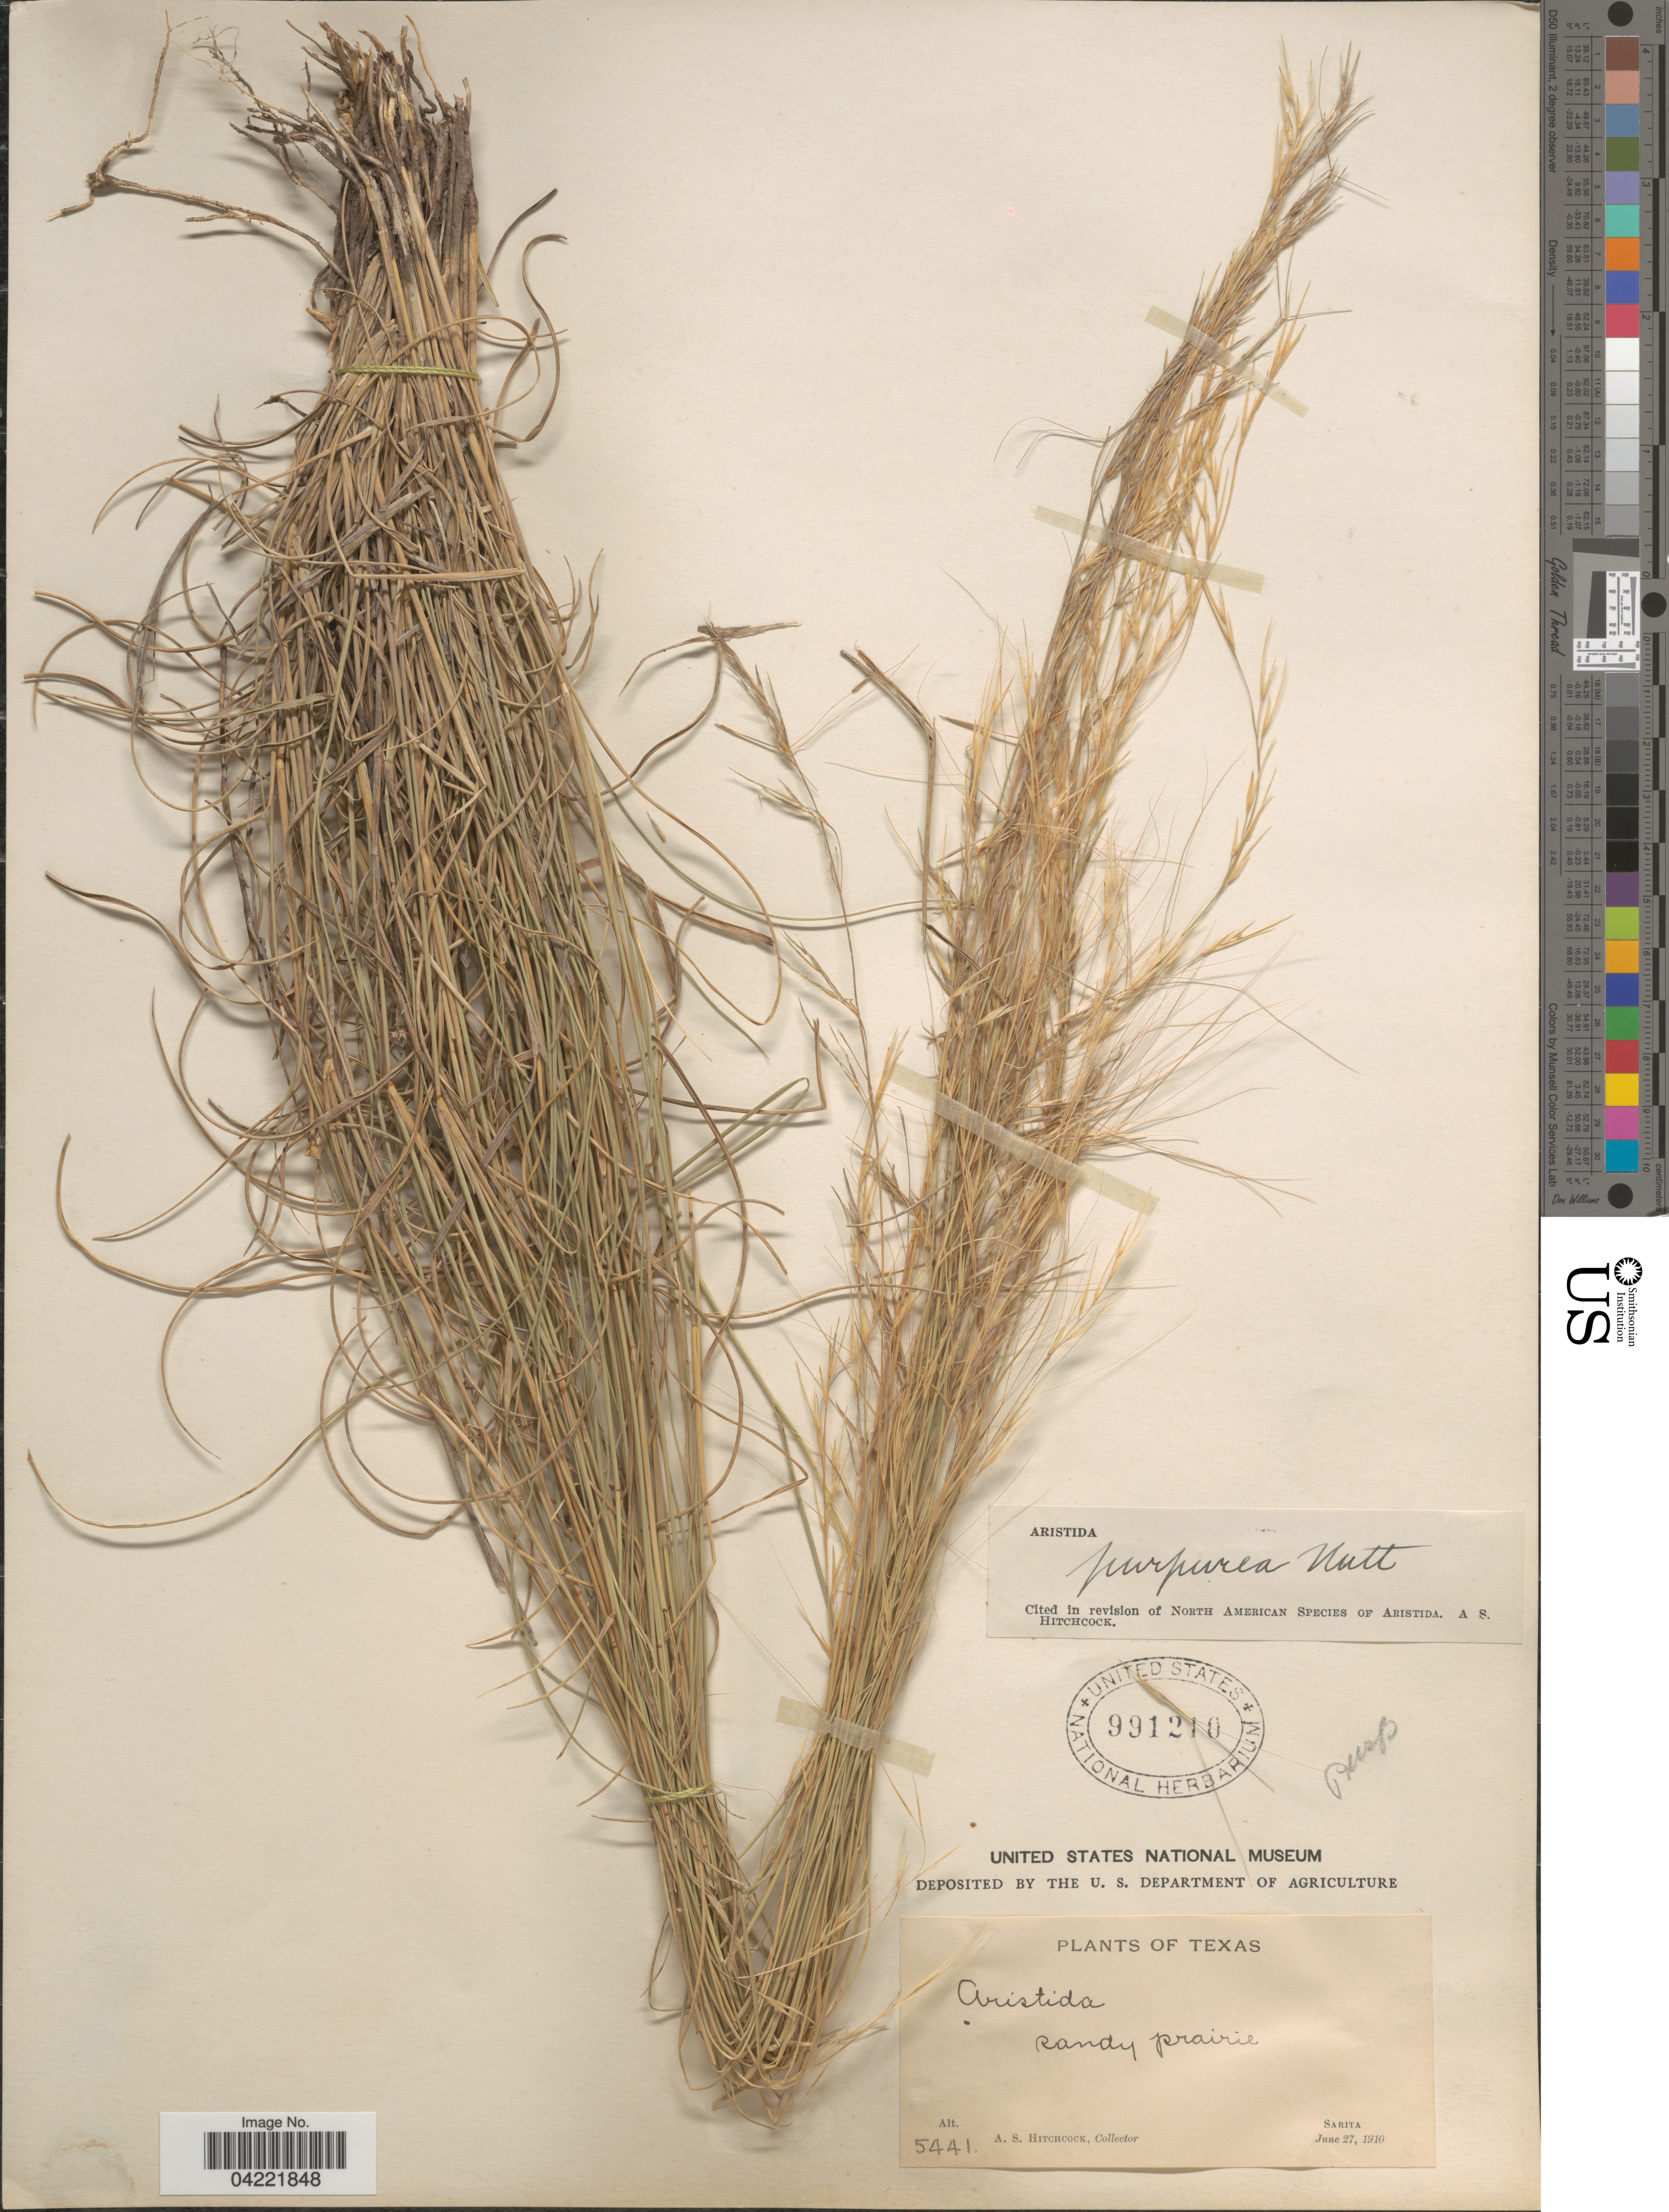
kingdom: Plantae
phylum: Tracheophyta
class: Liliopsida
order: Poales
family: Poaceae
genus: Aristida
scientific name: Aristida purpurea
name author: Nutt.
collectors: A. S. Hitchcock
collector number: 5441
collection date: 1910-06-27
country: United States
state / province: Texas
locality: Sandy prairie. Sarita.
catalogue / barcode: US 991210